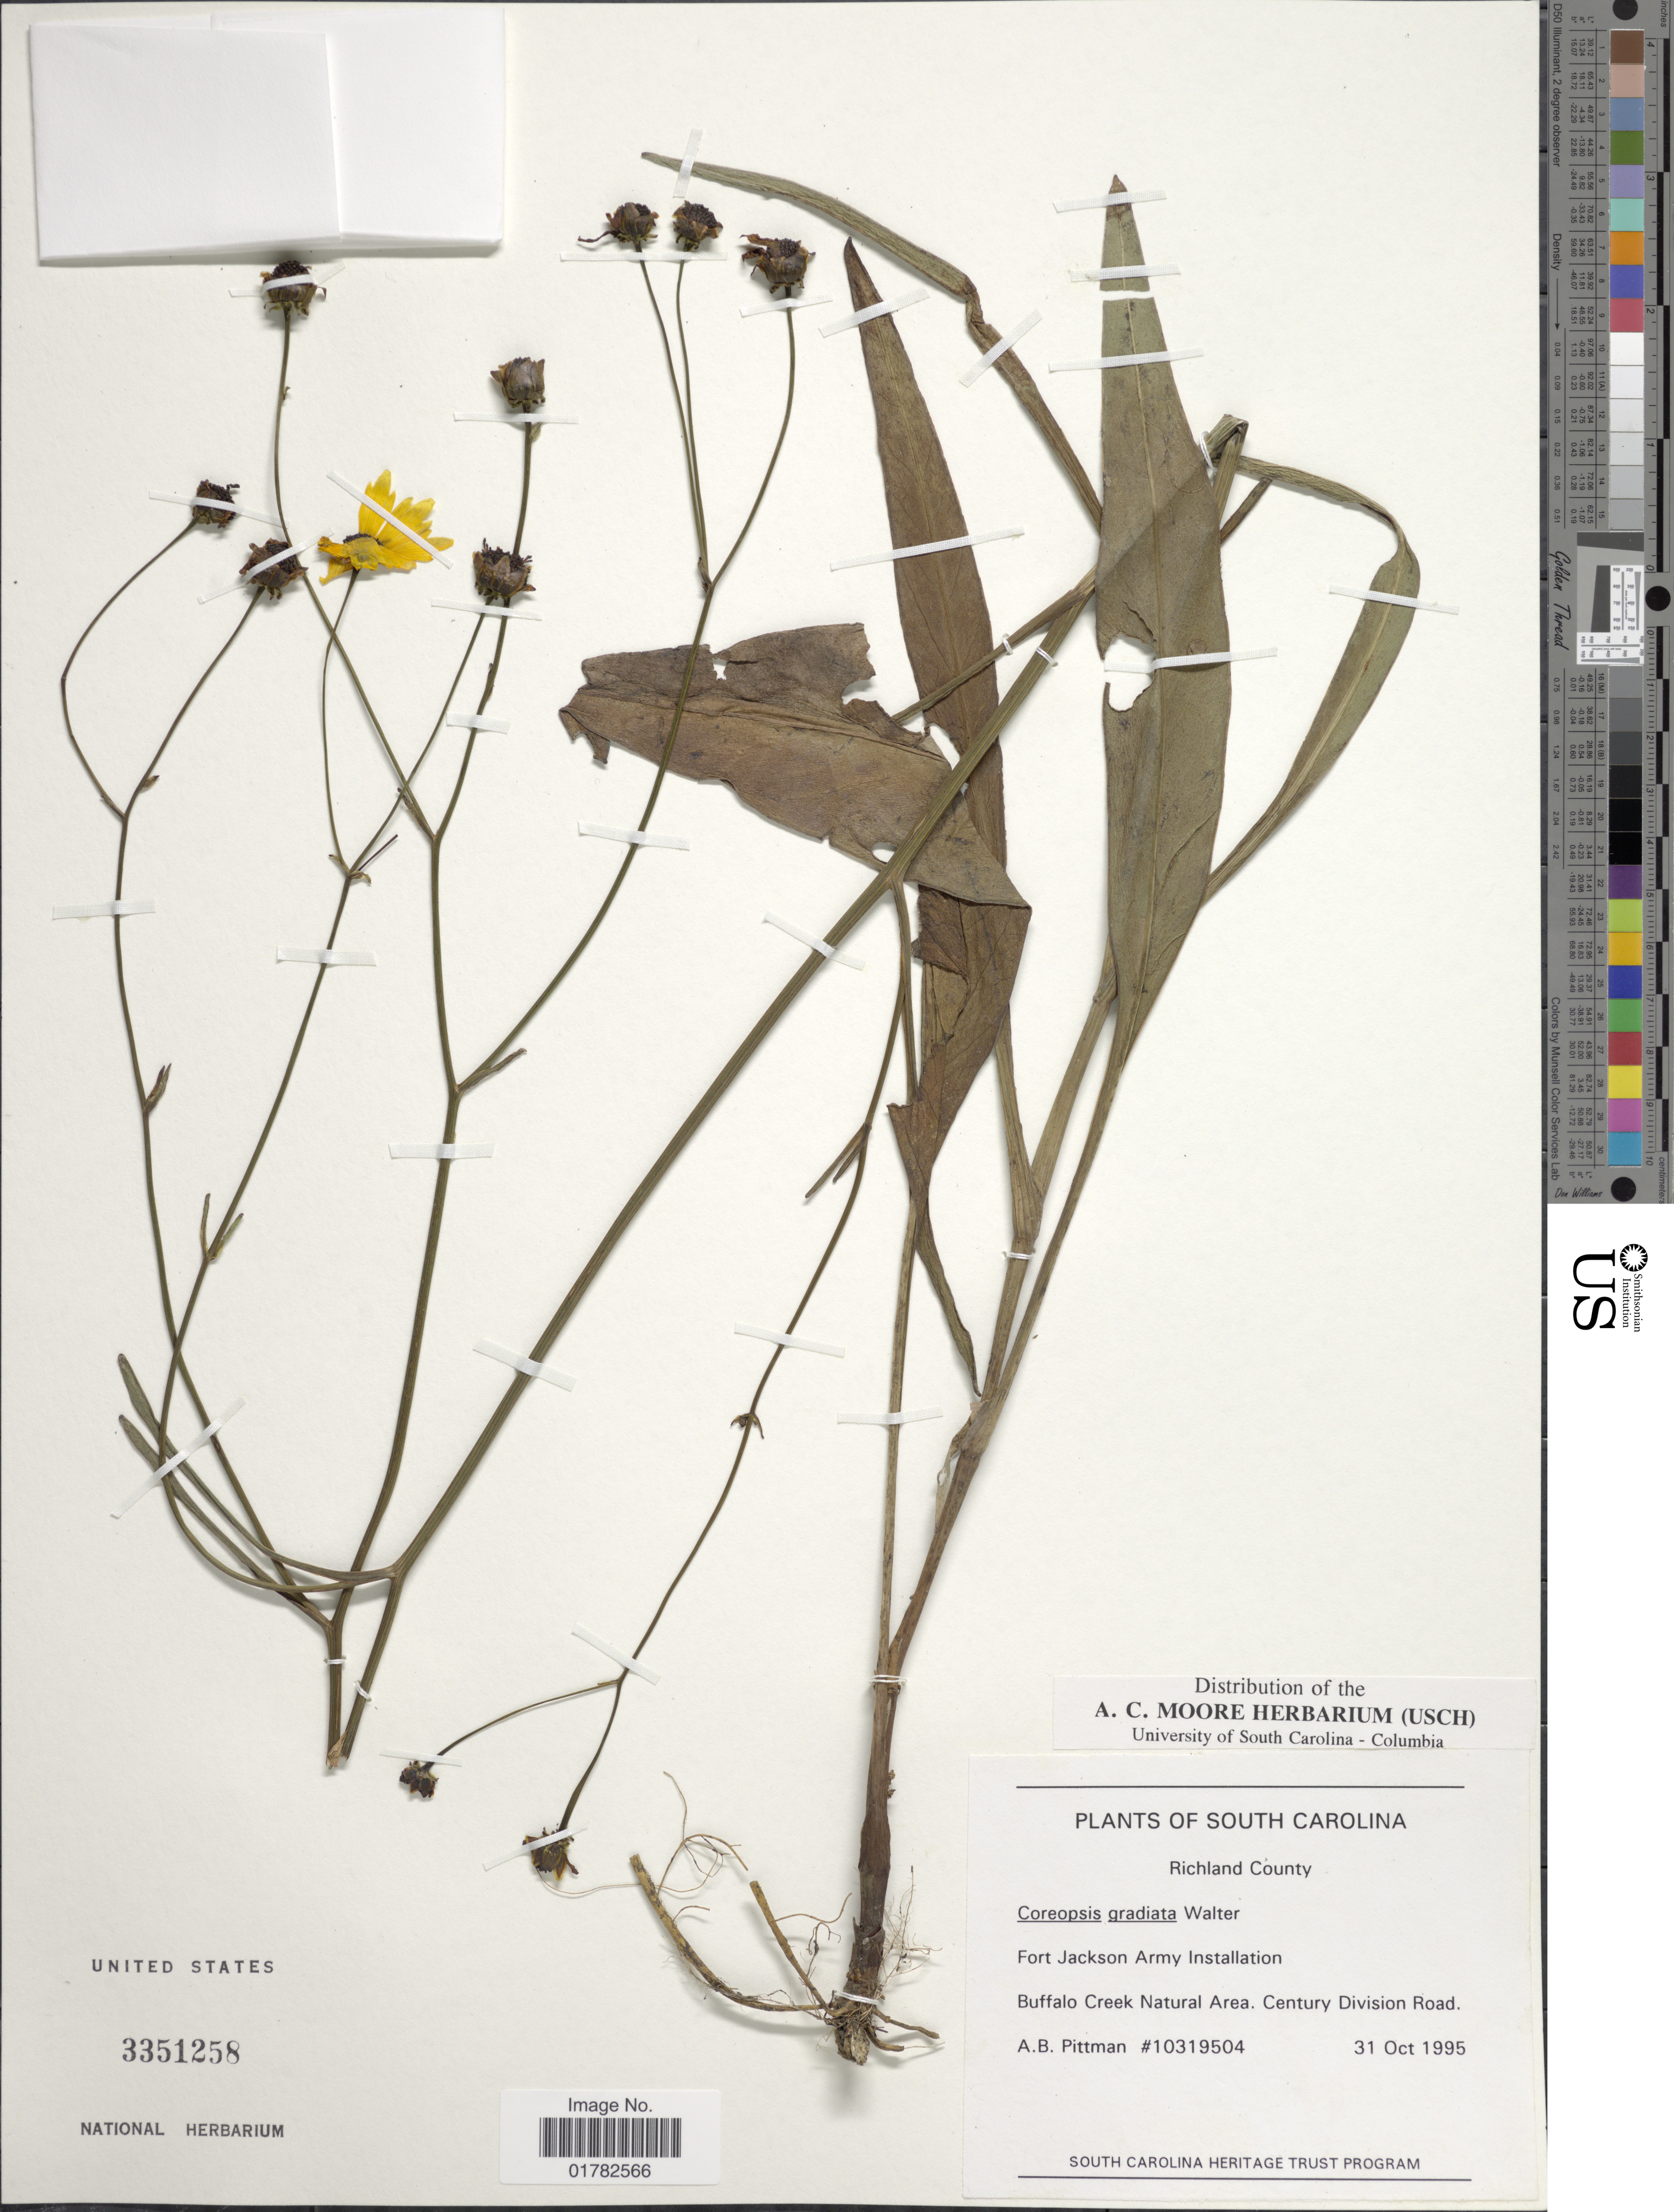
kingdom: Plantae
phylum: Tracheophyta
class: Magnoliopsida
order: Asterales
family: Asteraceae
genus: Coreopsis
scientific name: Coreopsis gladiata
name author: Walter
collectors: A. B. Pittman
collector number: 10319504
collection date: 1995-10-31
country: United States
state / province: South Carolina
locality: Fort Jackson Army Installation, Buffalo Creek Natural Area, Century Division Road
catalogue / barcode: US 3351258